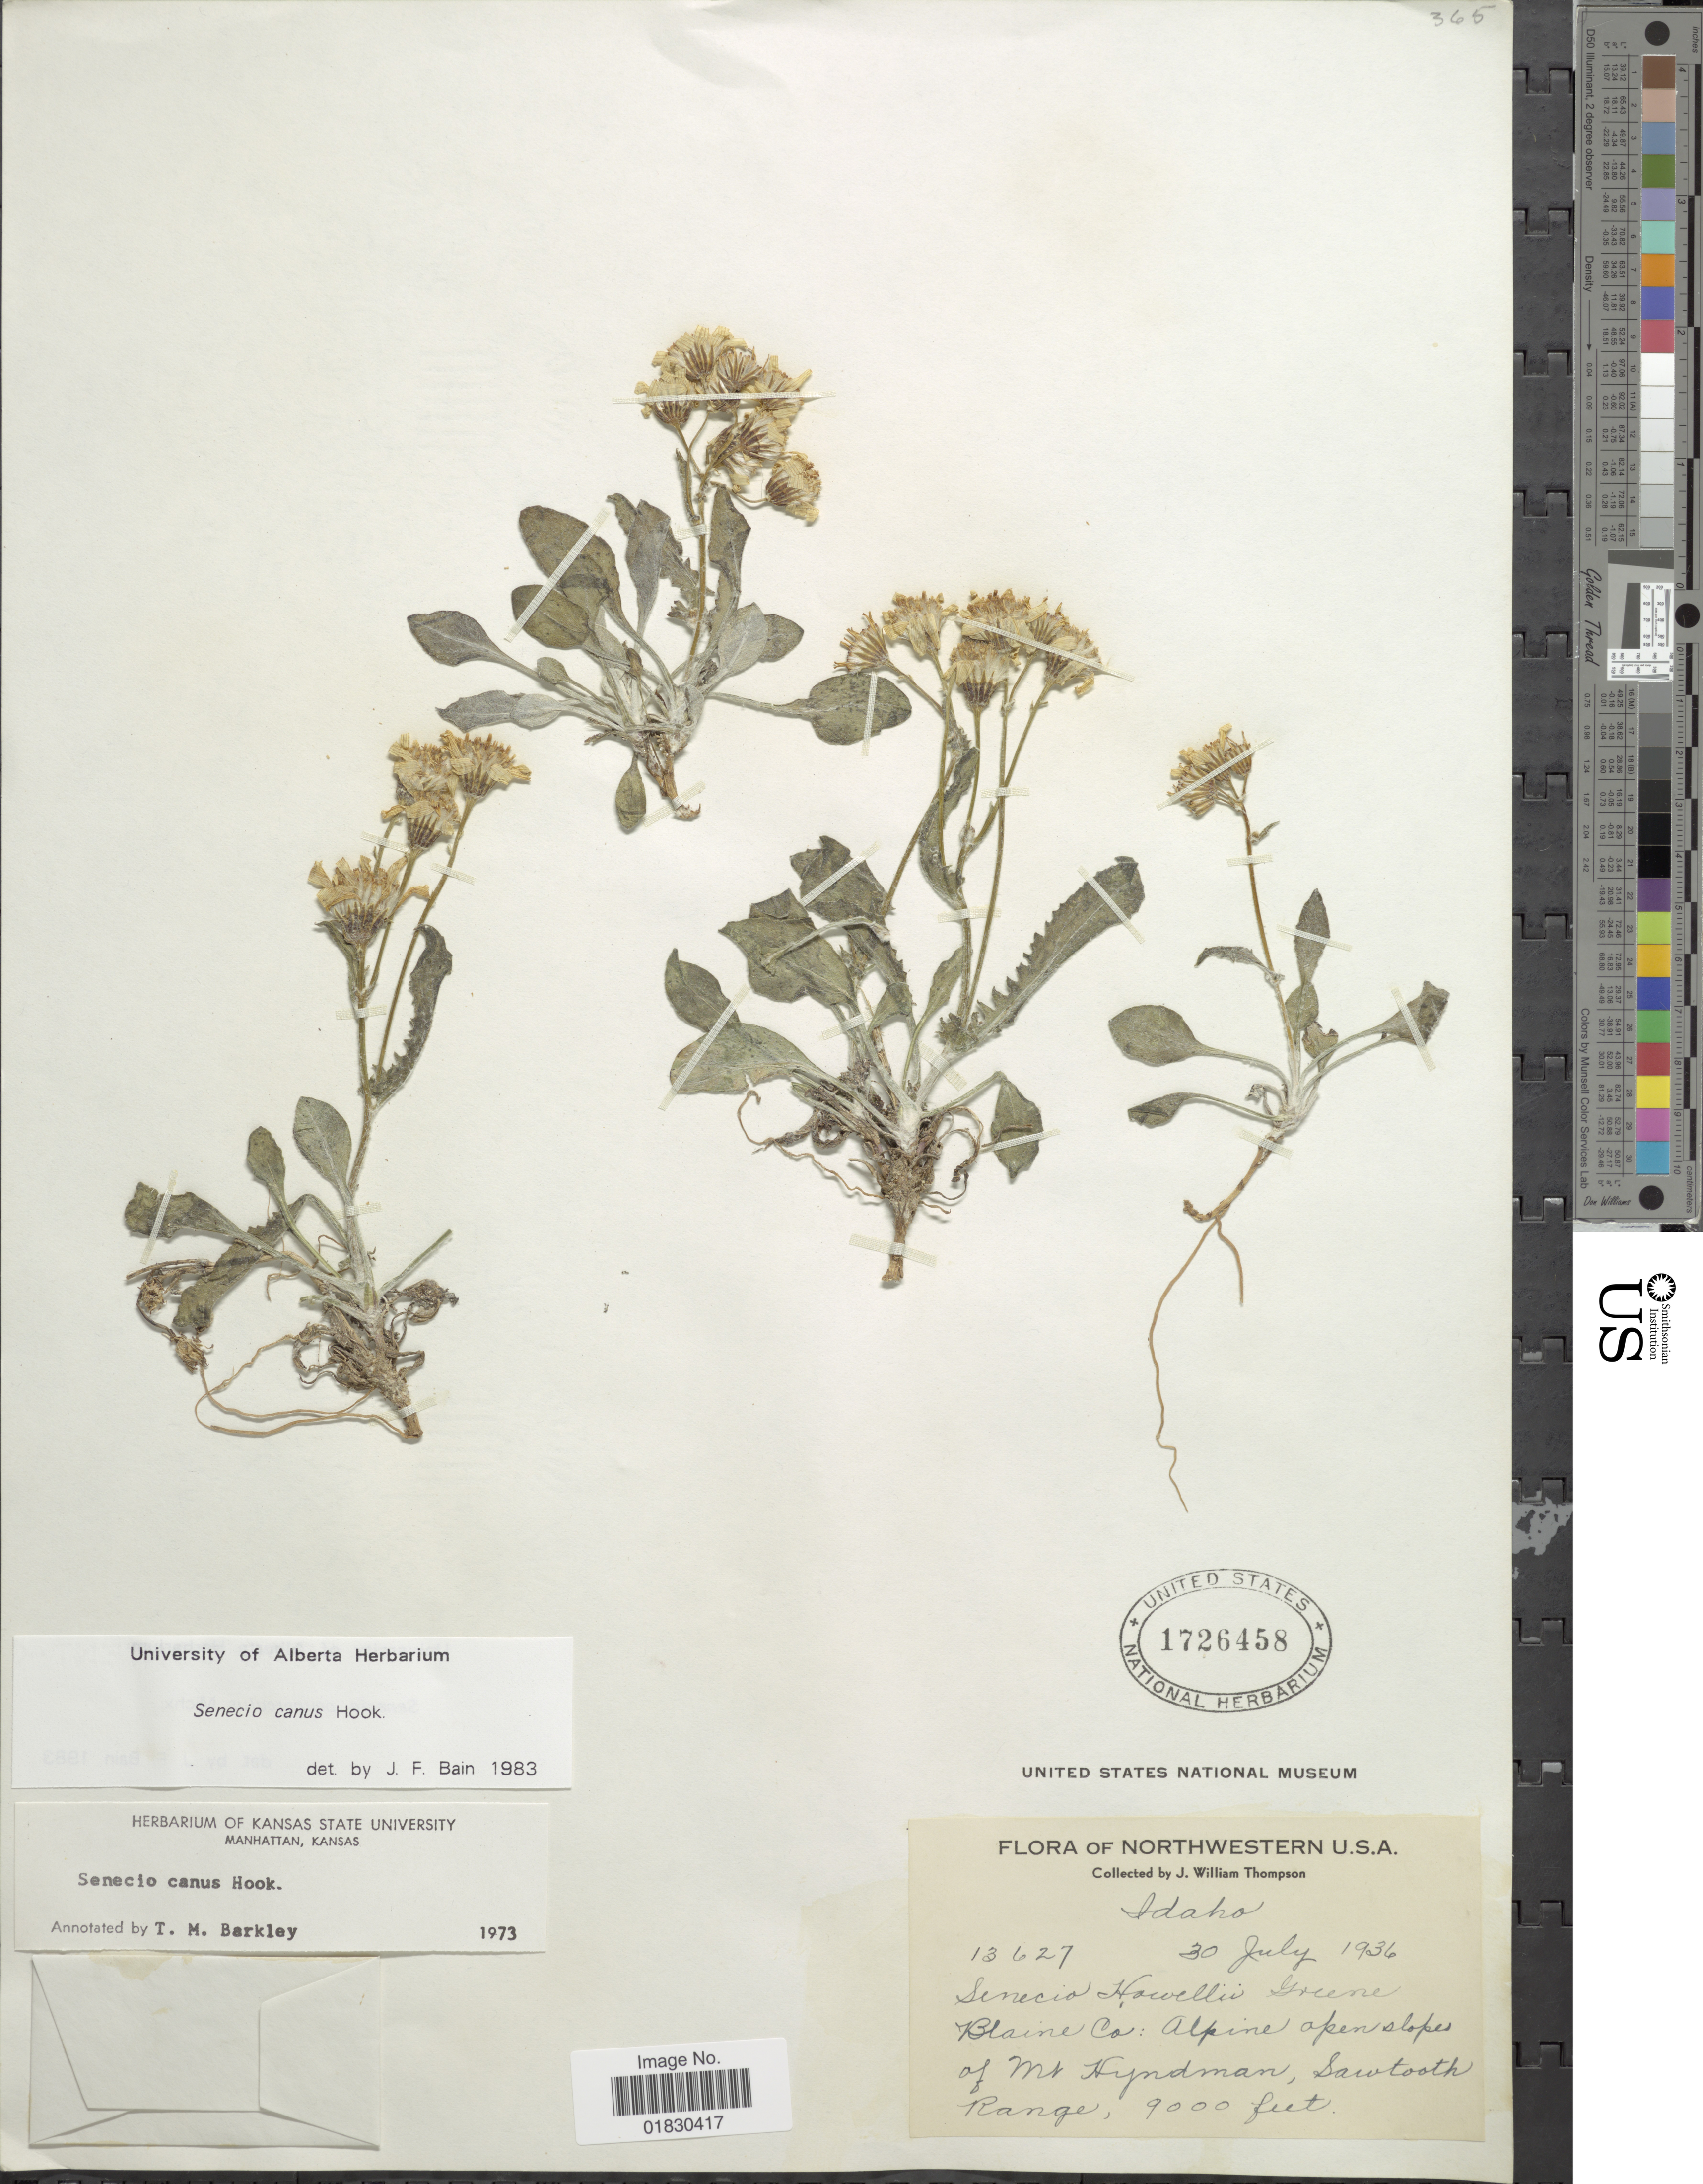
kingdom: Plantae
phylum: Tracheophyta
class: Magnoliopsida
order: Asterales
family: Asteraceae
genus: Packera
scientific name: Packera cana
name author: (Hook.) W.A. Weber & Á. Löve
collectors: J. W. Thompson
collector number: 13627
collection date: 1936-07-30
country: United States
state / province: Idaho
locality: Northwestern U. S. A., Blaine Co: Alpine open slopes of Mt. Hyndman, Sawtooth Range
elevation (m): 2743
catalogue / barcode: US 1726458